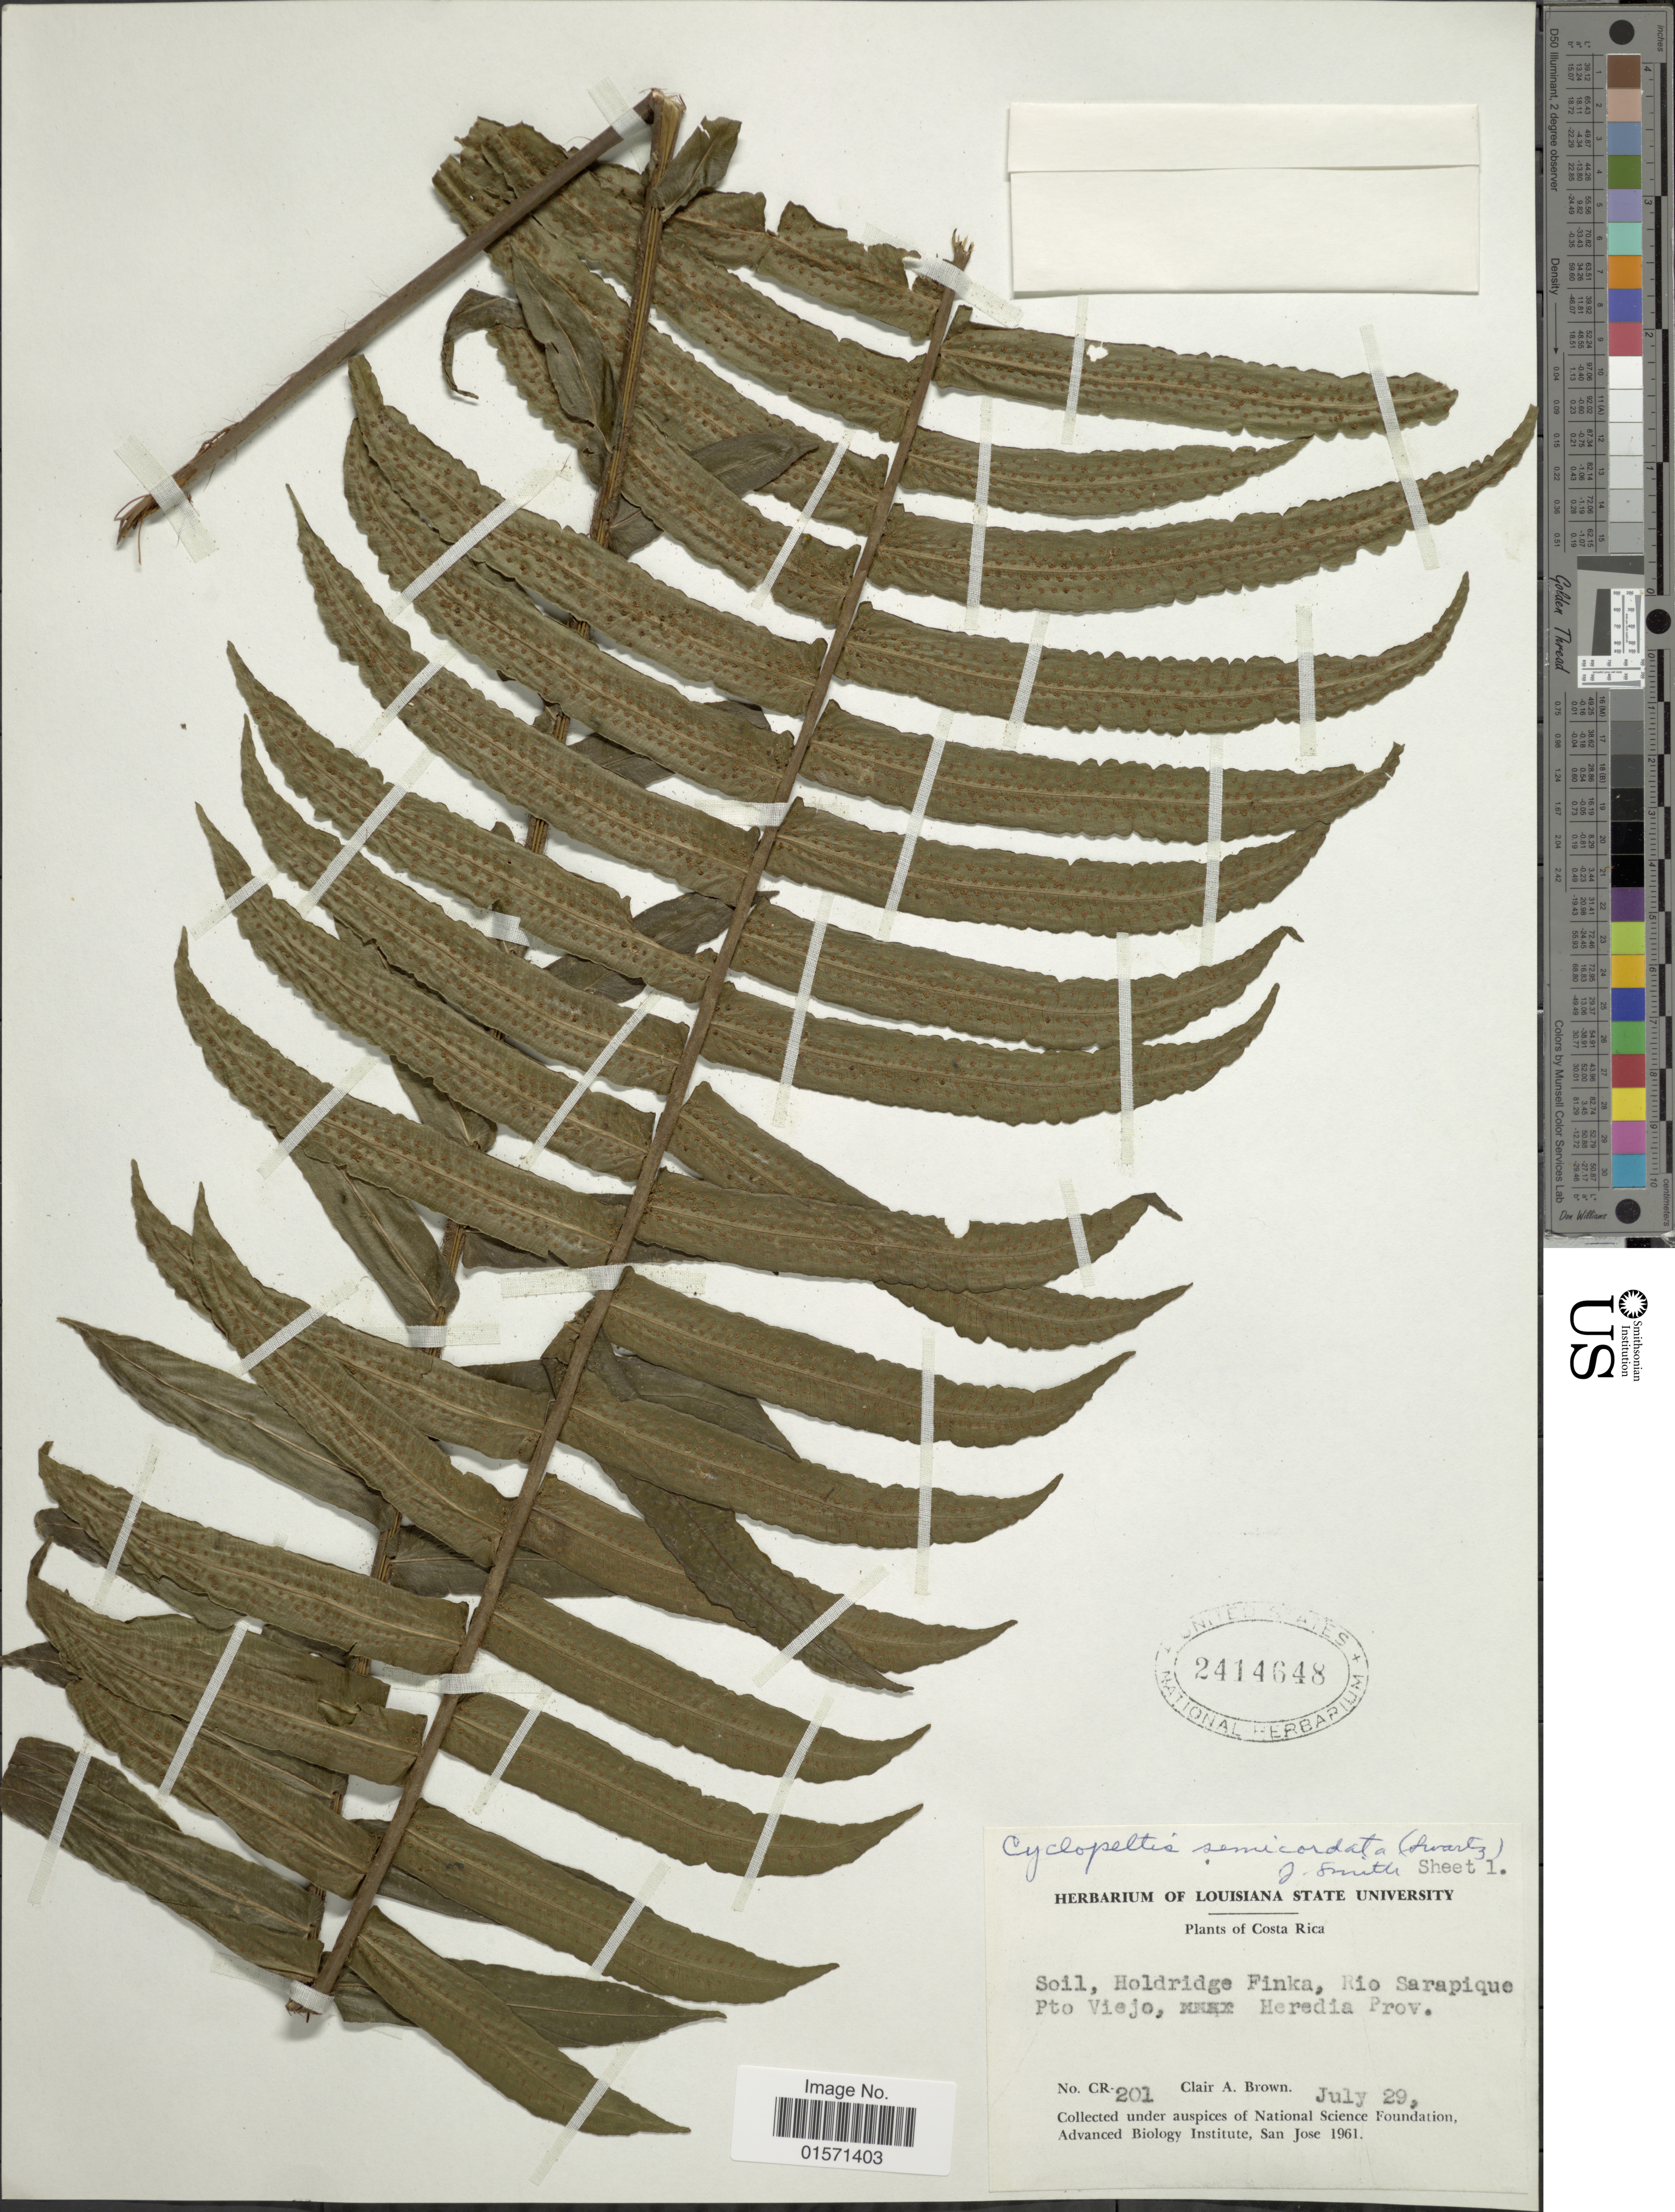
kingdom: Plantae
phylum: Tracheophyta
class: Polypodiopsida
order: Polypodiales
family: Lomariopsidaceae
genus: Cyclopeltis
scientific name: Cyclopeltis semicordata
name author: (Sw.) J. Sm.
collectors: C. A. Brown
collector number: CR-201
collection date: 1961-07-29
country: Costa Rica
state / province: Heredia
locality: Soil, Holdridge Finka, Rio Sarapique Pto Viejo, Heredia Prov.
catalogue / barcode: US 2414648